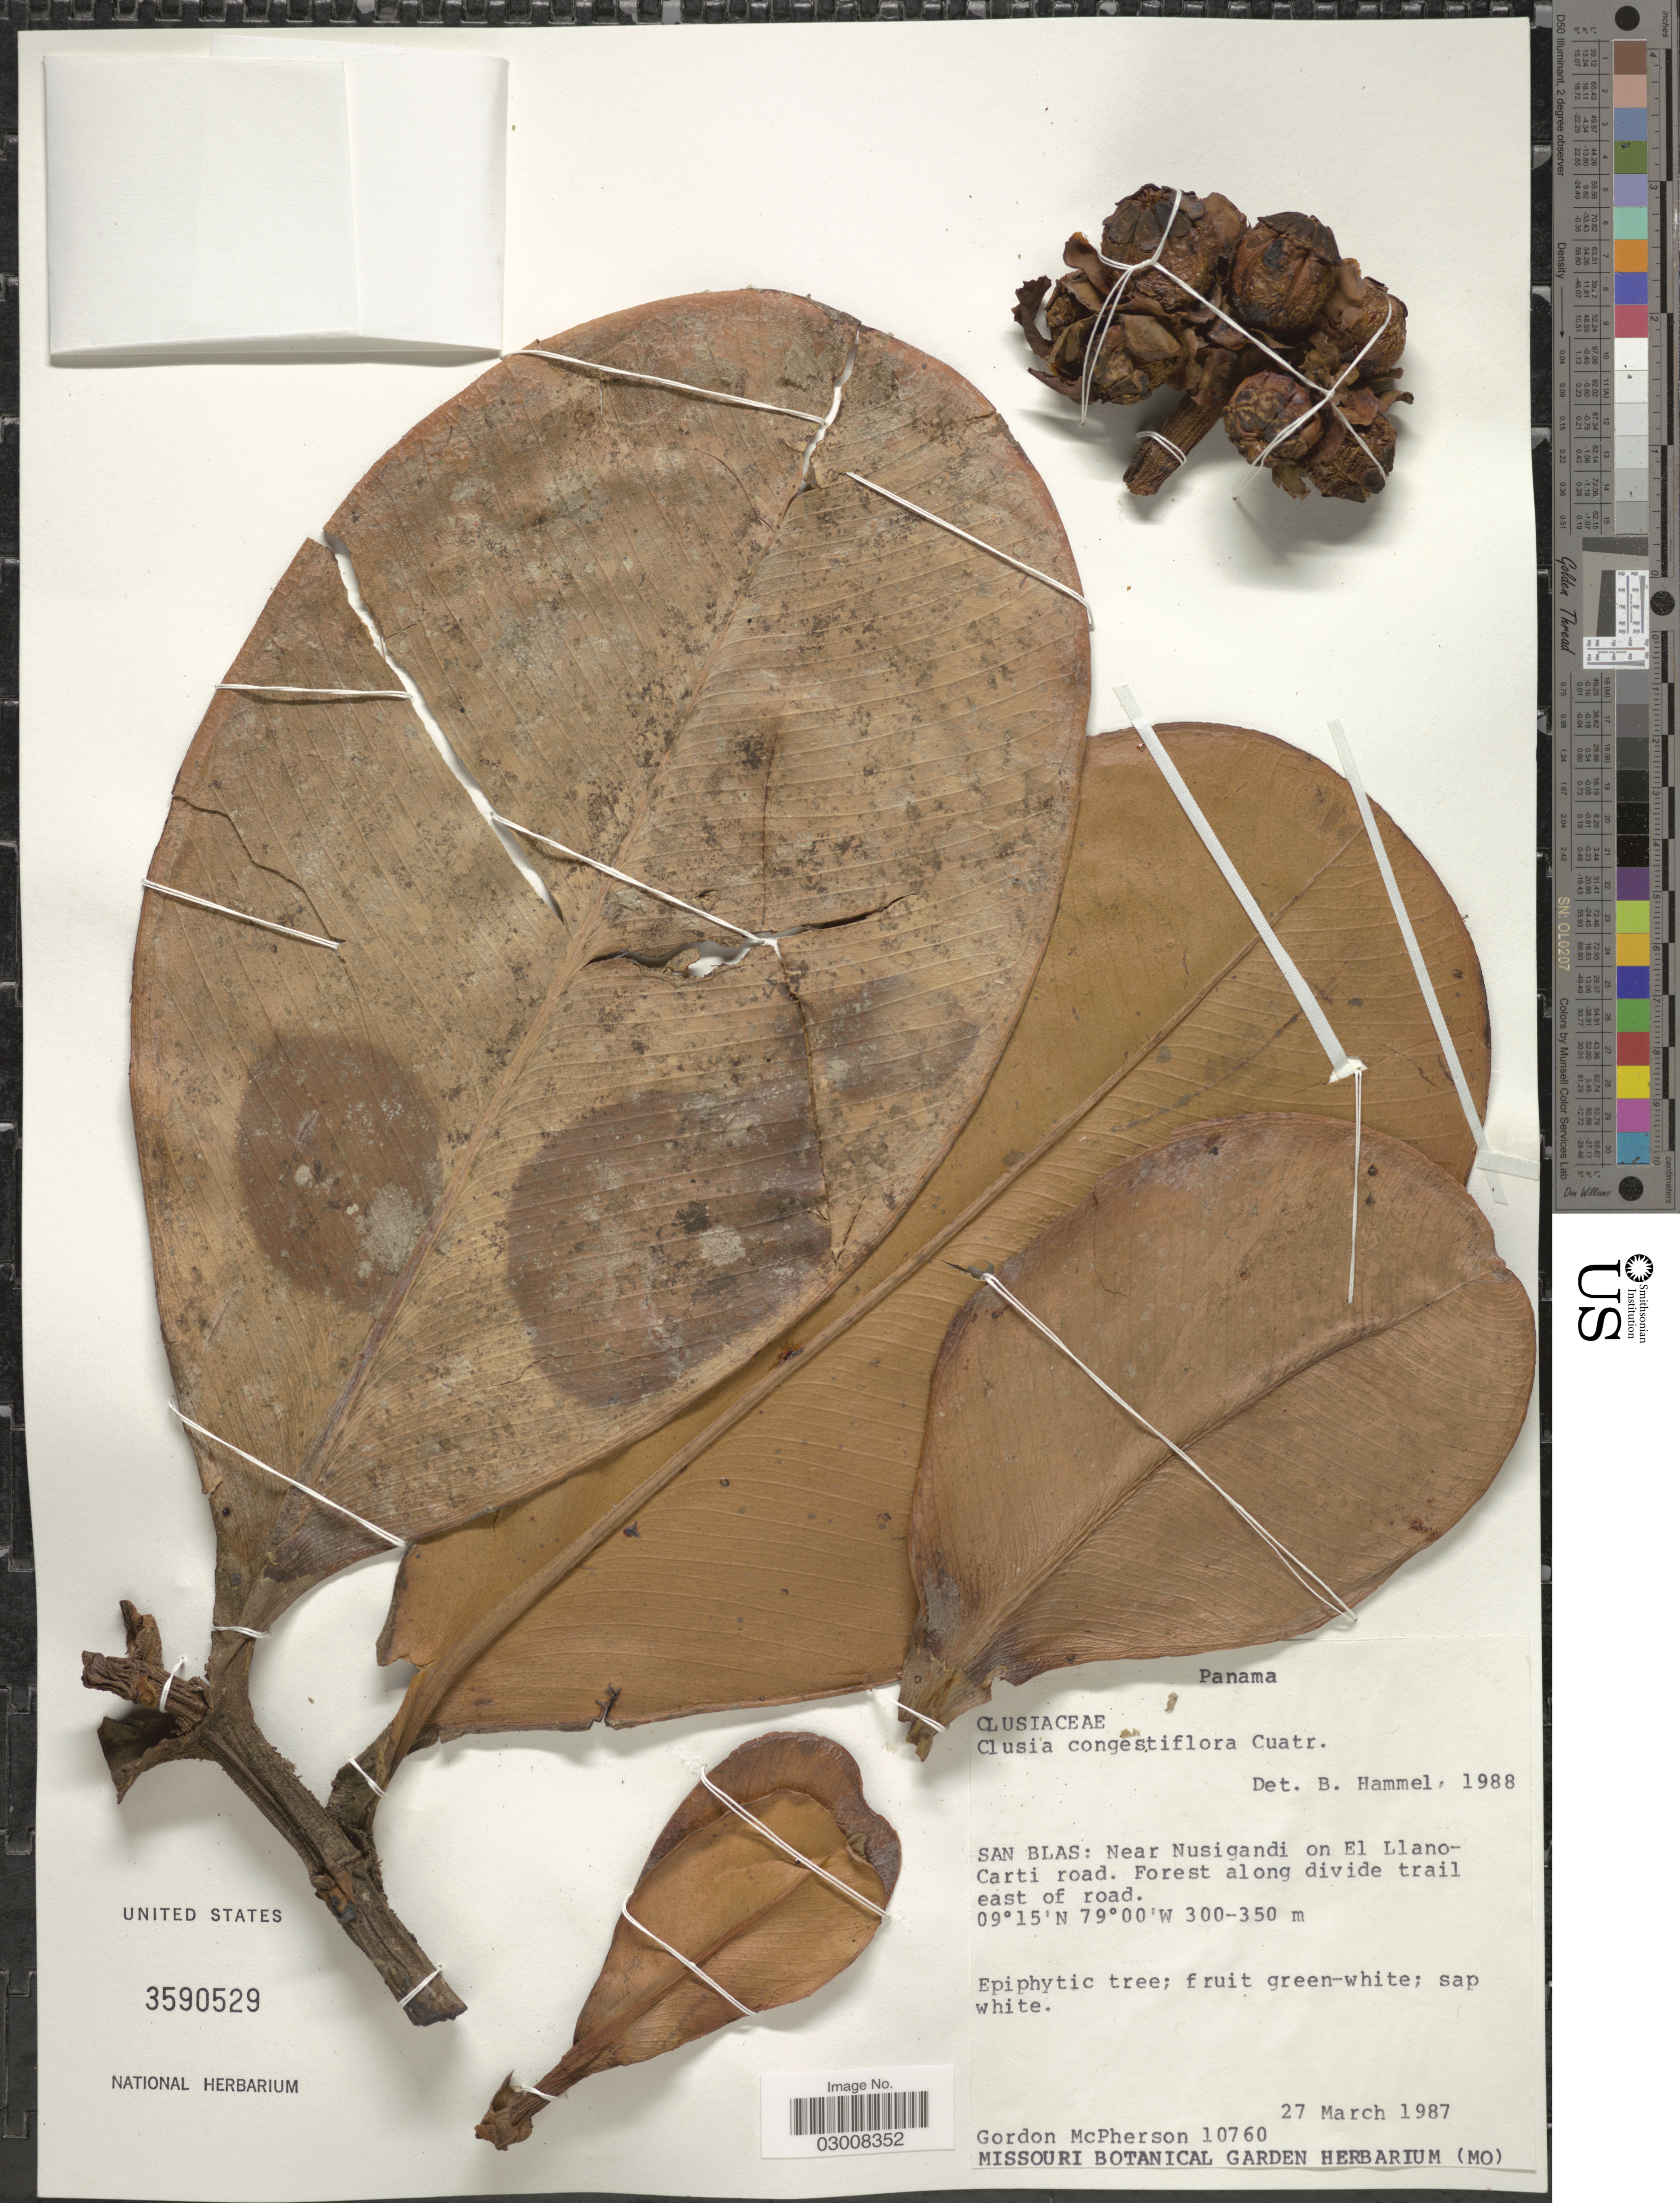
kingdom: Plantae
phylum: Tracheophyta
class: Magnoliopsida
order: Malpighiales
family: Clusiaceae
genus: Clusia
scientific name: Clusia congestiflora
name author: Cuatrec.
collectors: G. D. McPherson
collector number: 10760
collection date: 1987-03-27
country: Panama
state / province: Kuna Yala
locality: Near Nusigandi on El Llano-Carti road. Forest along divide trail east of road.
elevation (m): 300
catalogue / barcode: US 3590529